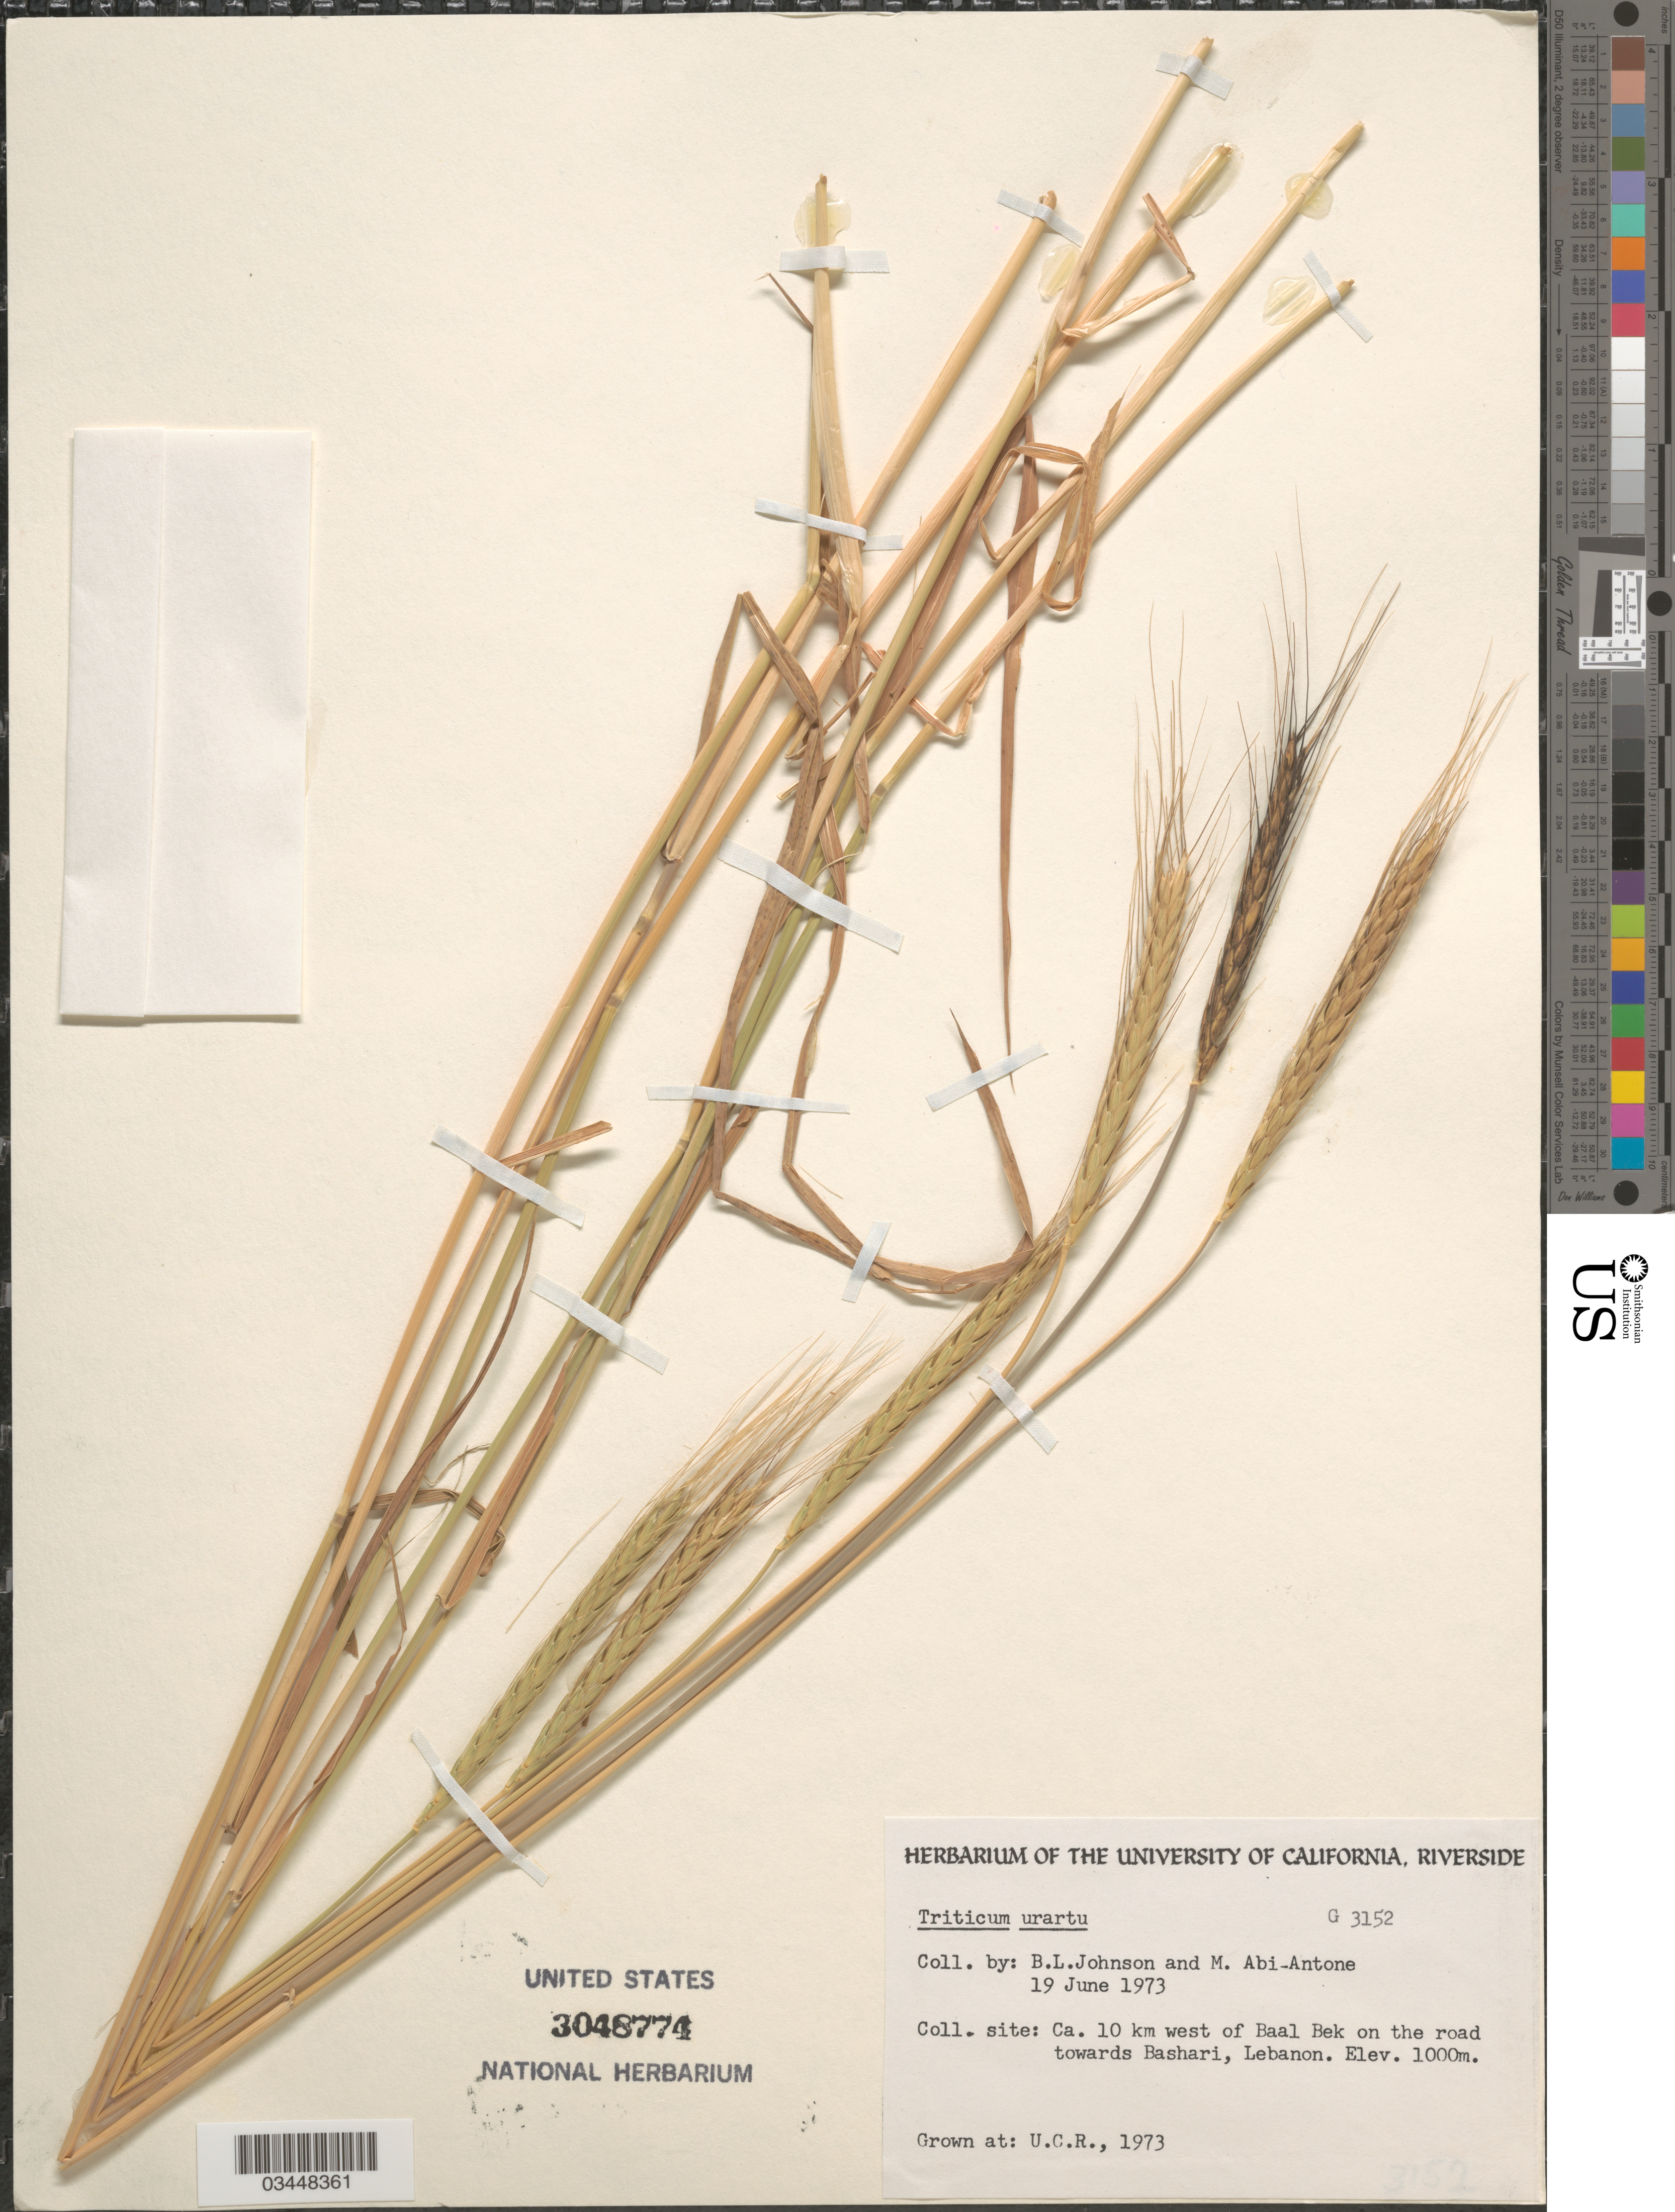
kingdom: Plantae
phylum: Tracheophyta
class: Liliopsida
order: Poales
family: Poaceae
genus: Triticum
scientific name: Triticum urartu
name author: Thumanjan ex Gandilyan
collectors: ex herb. Univ. of California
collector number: G3152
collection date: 1973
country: United States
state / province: California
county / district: Riverside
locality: U.C.R.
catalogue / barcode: US 3048774